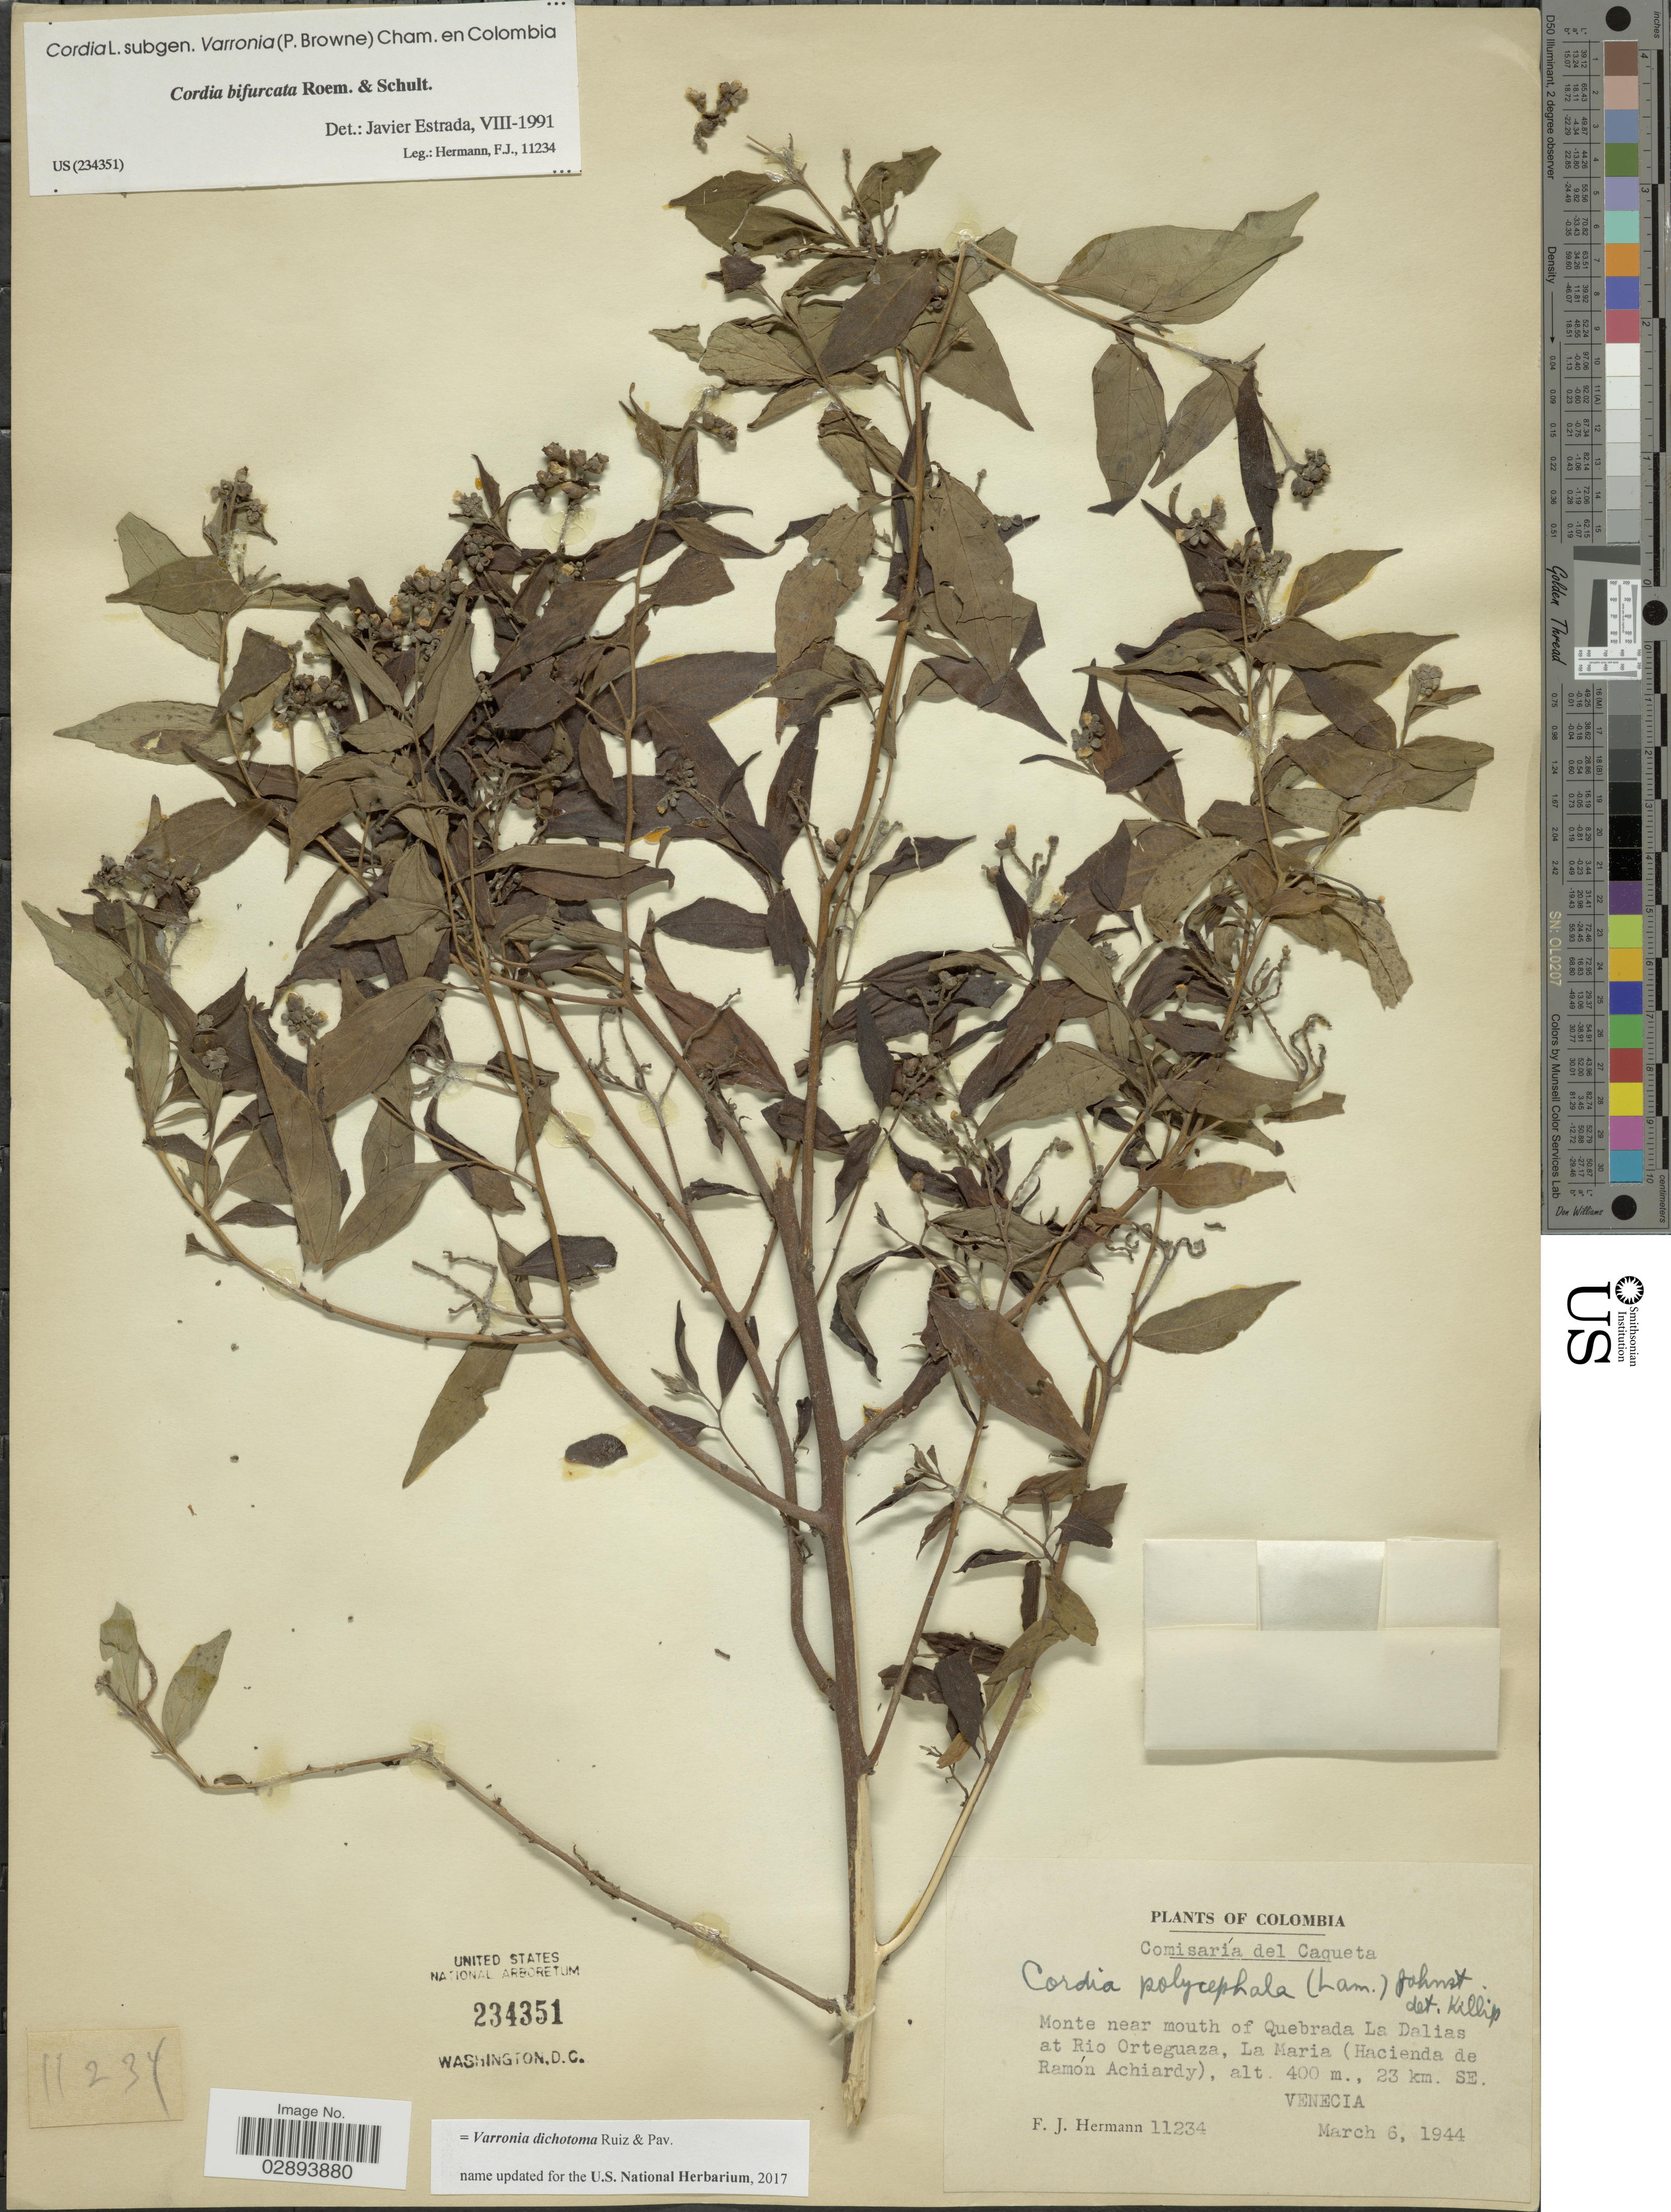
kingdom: Plantae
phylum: Tracheophyta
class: Magnoliopsida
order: Boraginales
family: Cordiaceae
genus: Varronia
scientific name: Varronia dichotoma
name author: Ruiz & Pav.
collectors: F. Herman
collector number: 11234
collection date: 1944-03-06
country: Colombia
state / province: Caquetá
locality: Comisaría del Caqueta, Monte near mouth of Quebrada La Dalias at Rio Orteguaza, La Maria (hacienda de Ramón Achiardy), 23 km. SE. Venecia.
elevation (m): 400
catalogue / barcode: US 234351